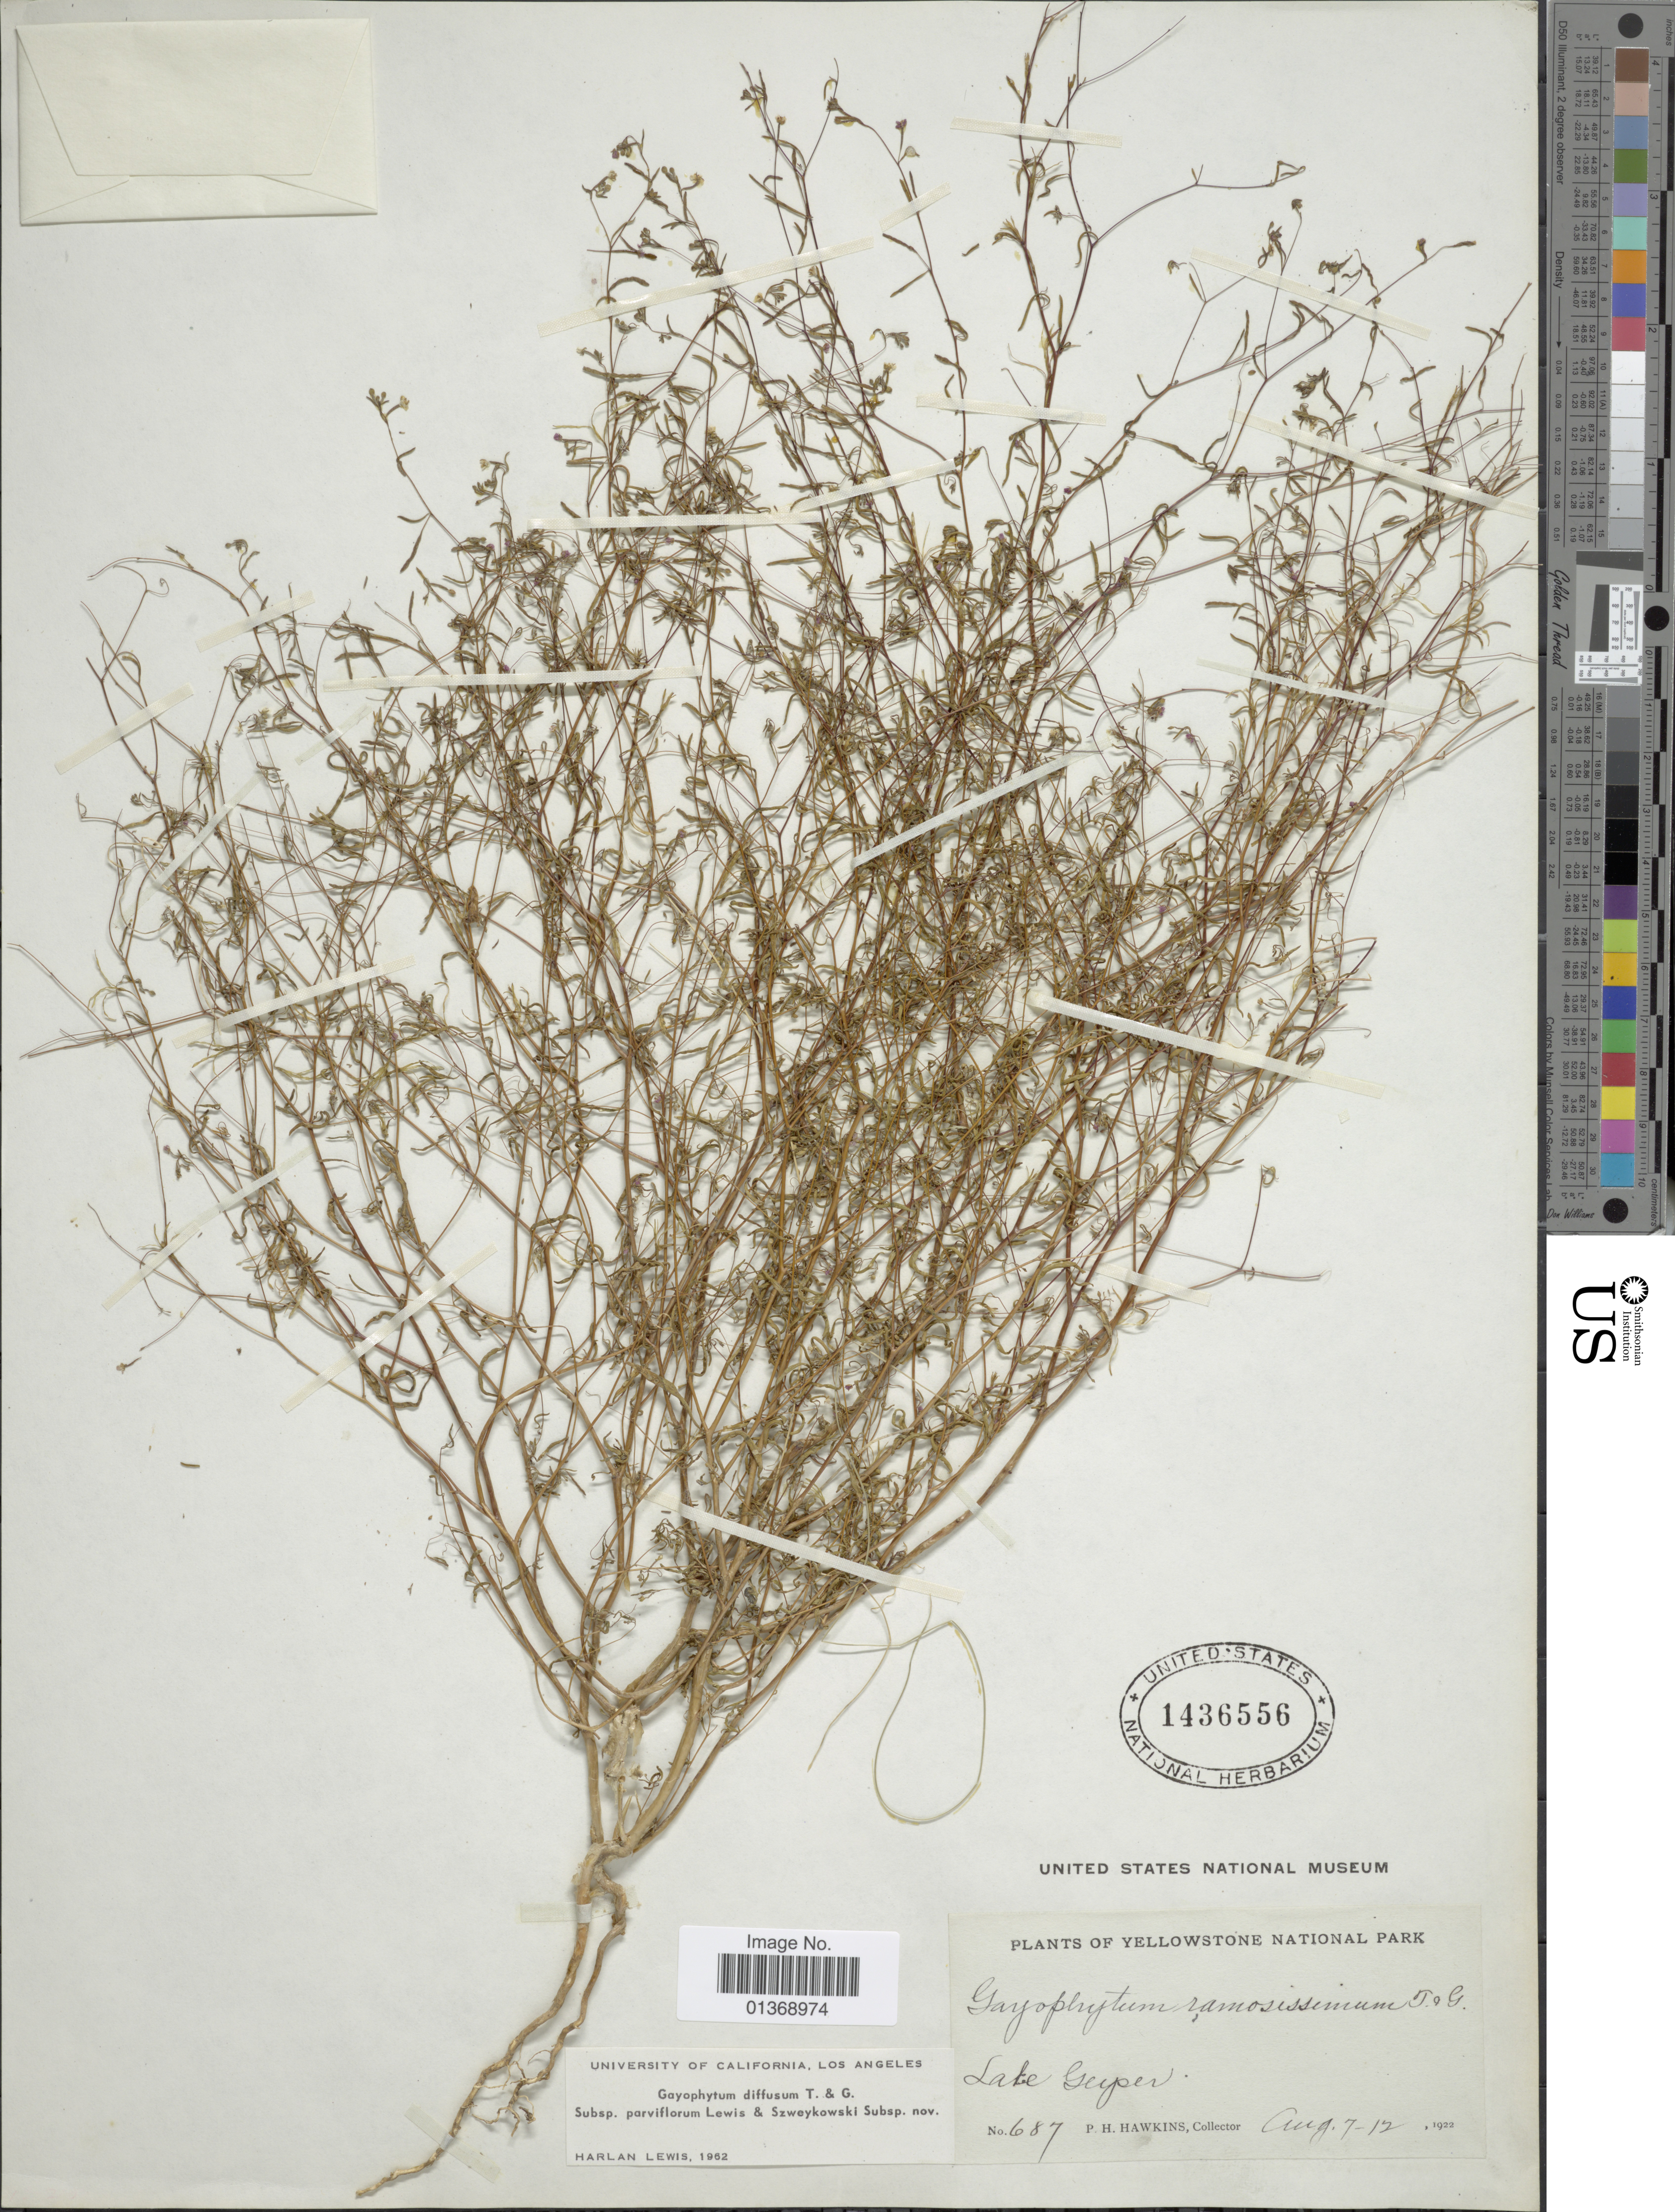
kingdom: Plantae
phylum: Tracheophyta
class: Magnoliopsida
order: Myrtales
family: Onagraceae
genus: Gayophytum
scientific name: Gayophytum diffusum subsp. parviflorum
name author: F. H. Lewis & Szweyk.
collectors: P. Hawkins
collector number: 687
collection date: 1922-08-07/1922-08-12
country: United States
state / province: Wyoming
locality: Yellowstone National Park, Lake Geyser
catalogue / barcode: US 1436556